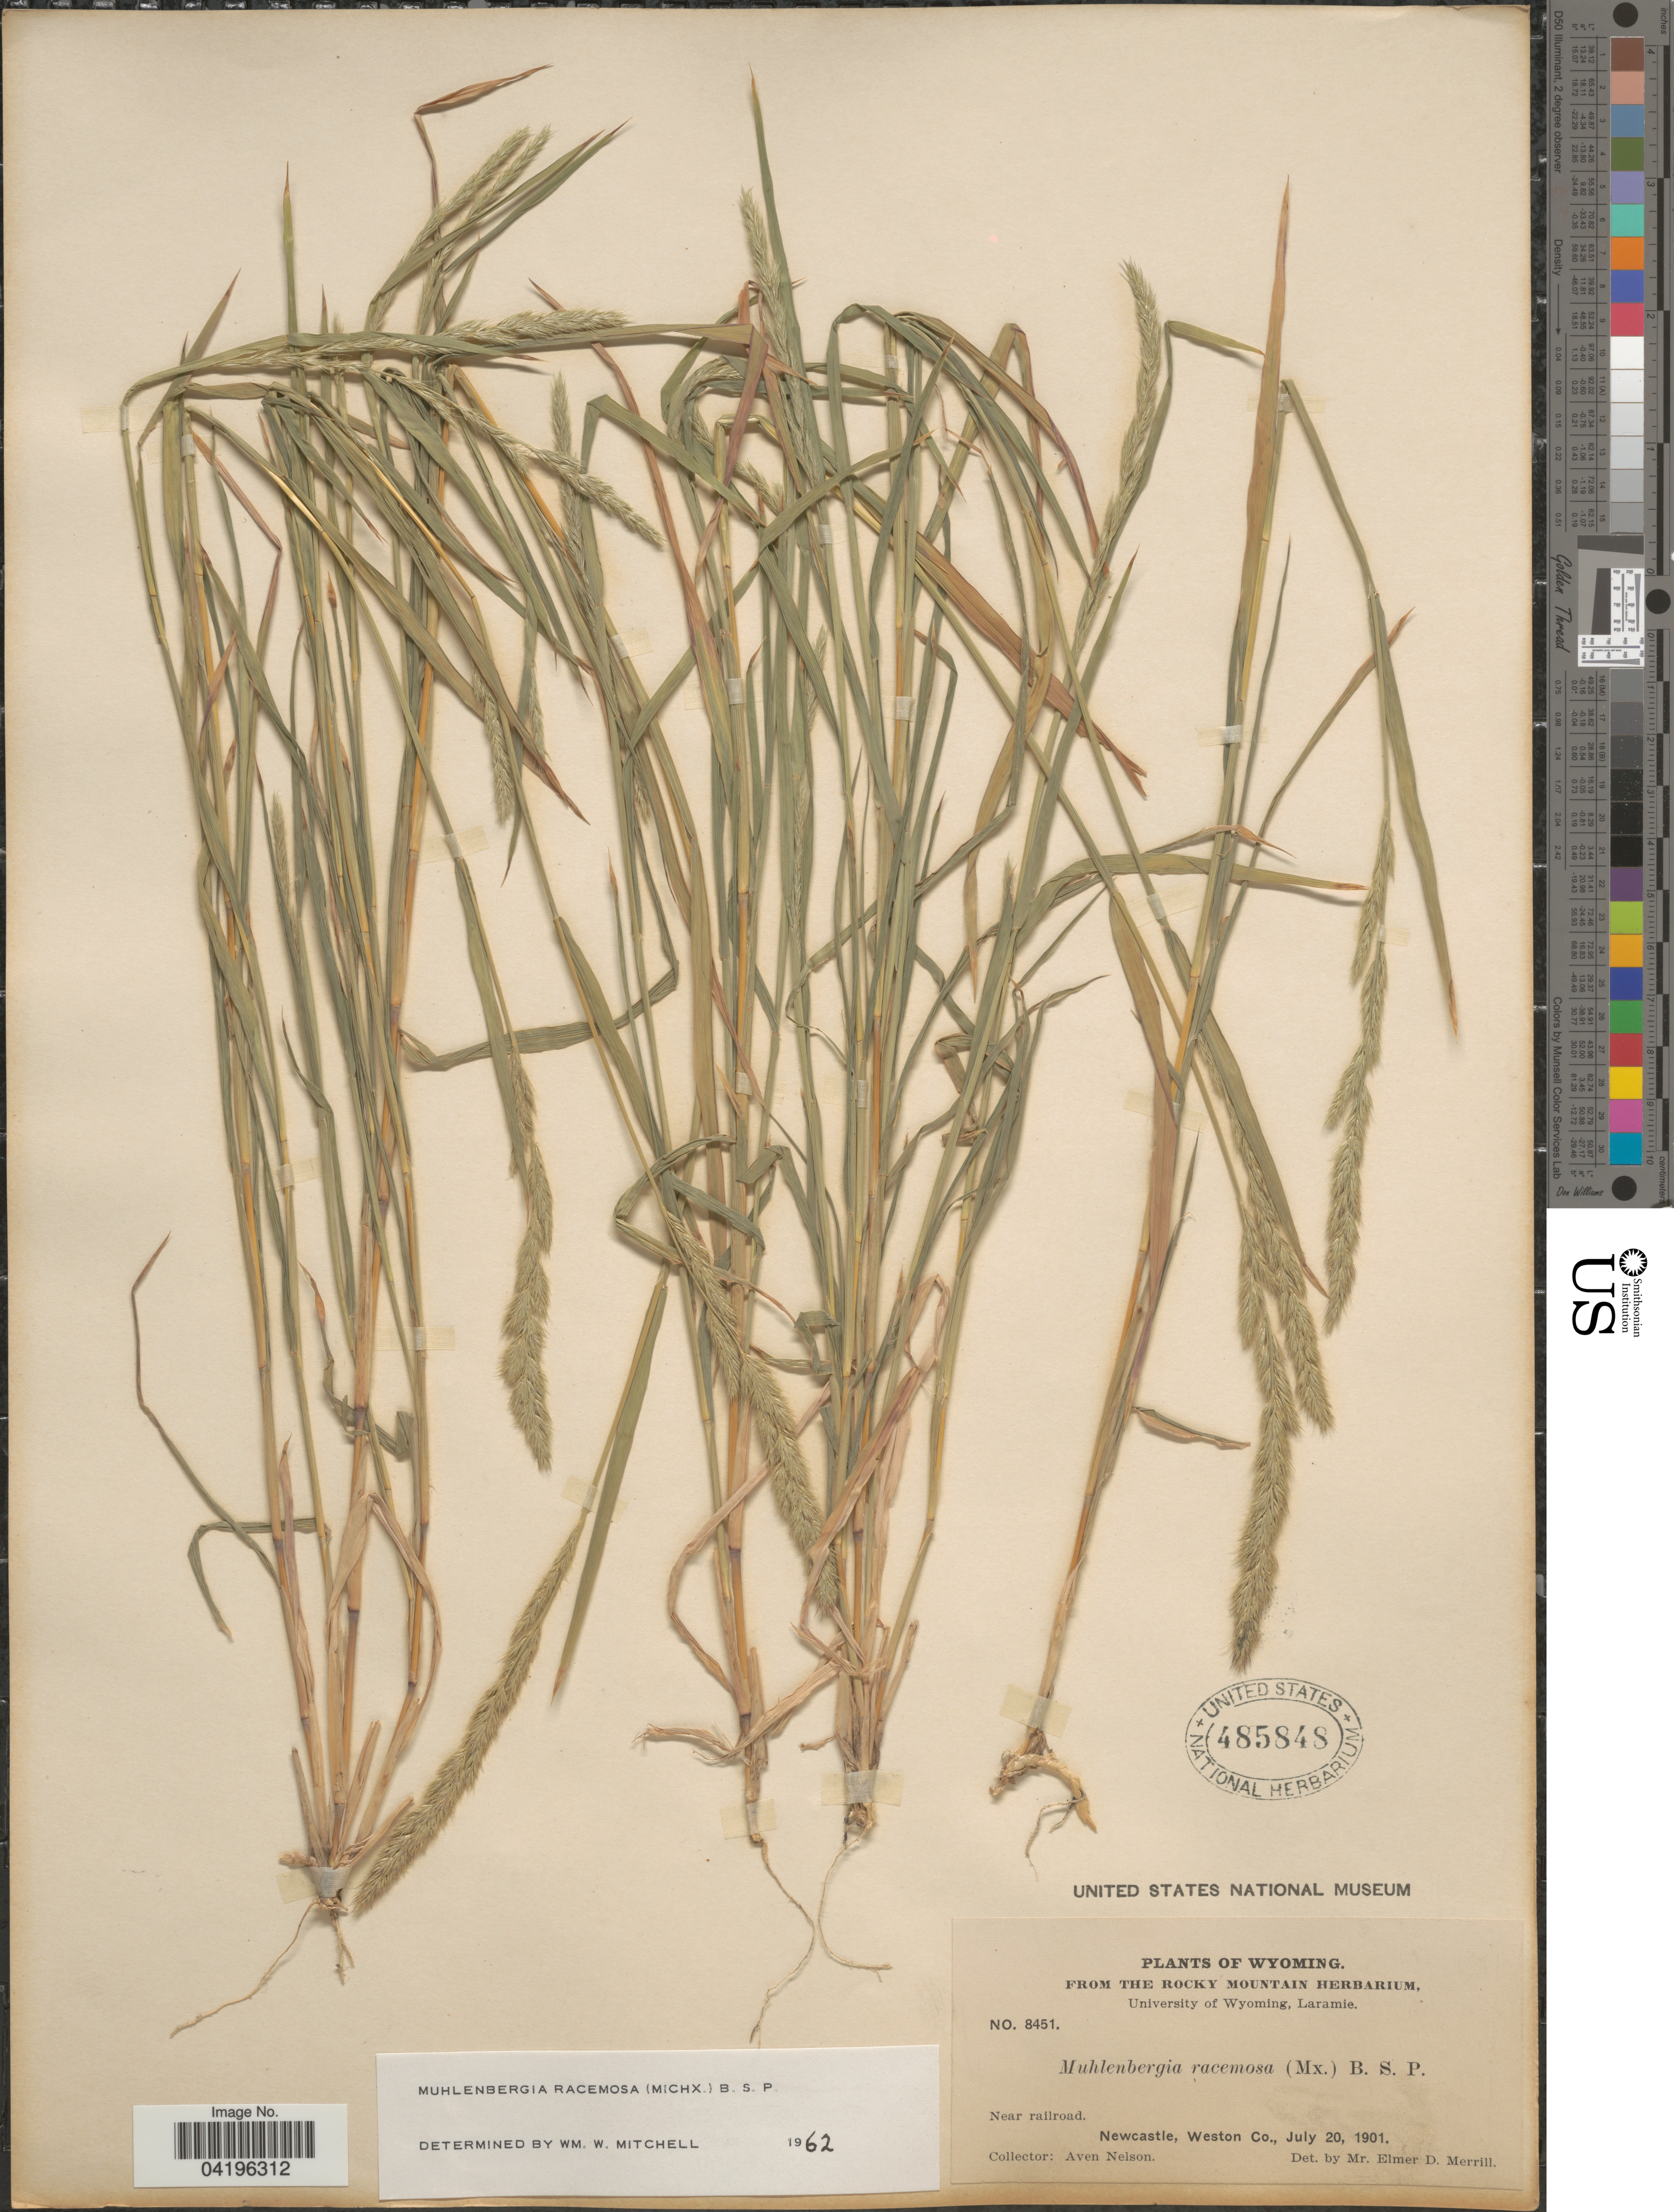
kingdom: Plantae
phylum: Tracheophyta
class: Liliopsida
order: Poales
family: Poaceae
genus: Muhlenbergia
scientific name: Muhlenbergia racemosa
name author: (Michx.) Britton et al.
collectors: A. Nelson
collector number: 8451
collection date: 1901-07-20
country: United States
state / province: Wyoming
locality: Near railroad. Newcastle, Weston Co.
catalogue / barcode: US 485848